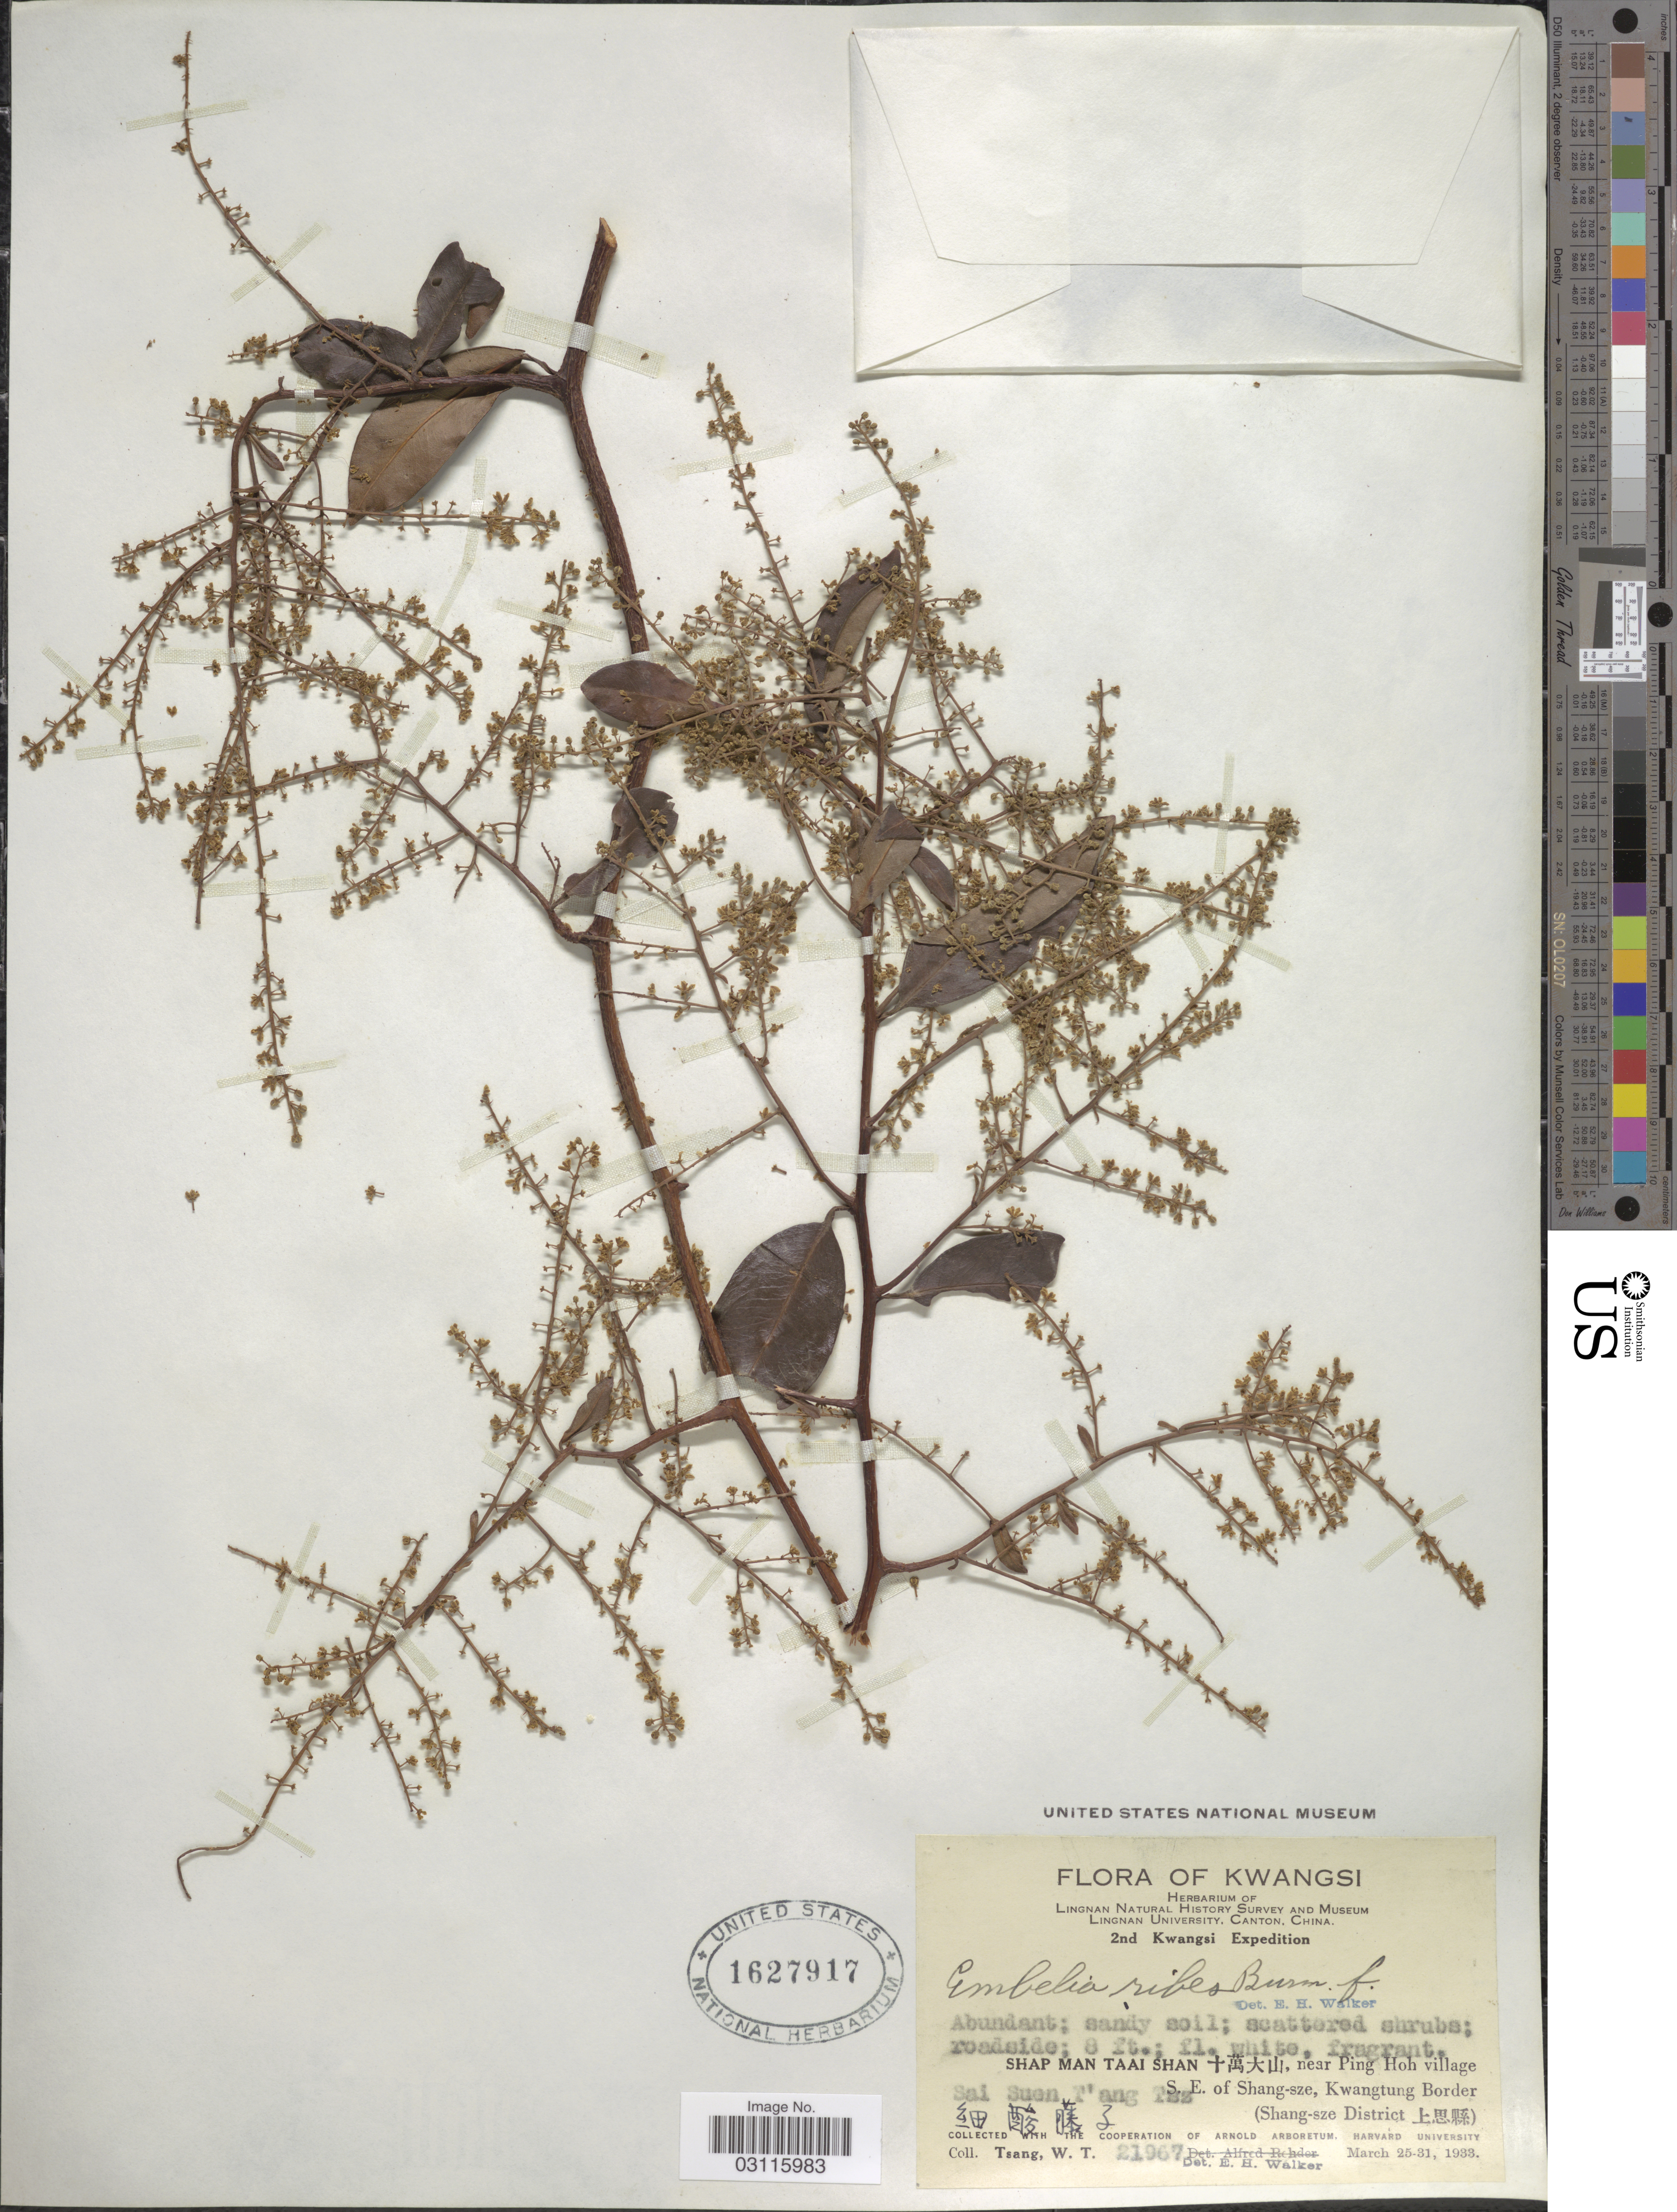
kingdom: Plantae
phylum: Tracheophyta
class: Magnoliopsida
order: Ericales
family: Primulaceae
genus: Embelia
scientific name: Embelia ribes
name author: Burm. f.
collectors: W. T. Tsang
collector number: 21967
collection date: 1933-03-25/1933-03-31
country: China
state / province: Guangxi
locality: Kwangsi, Shap Man Taai Shan X, near Ping Hoh village, Sai Suen T'ang Tsz, S.E. of Shang-sze, Kwangtung Border (Shang-sze District X).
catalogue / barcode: US 1627917